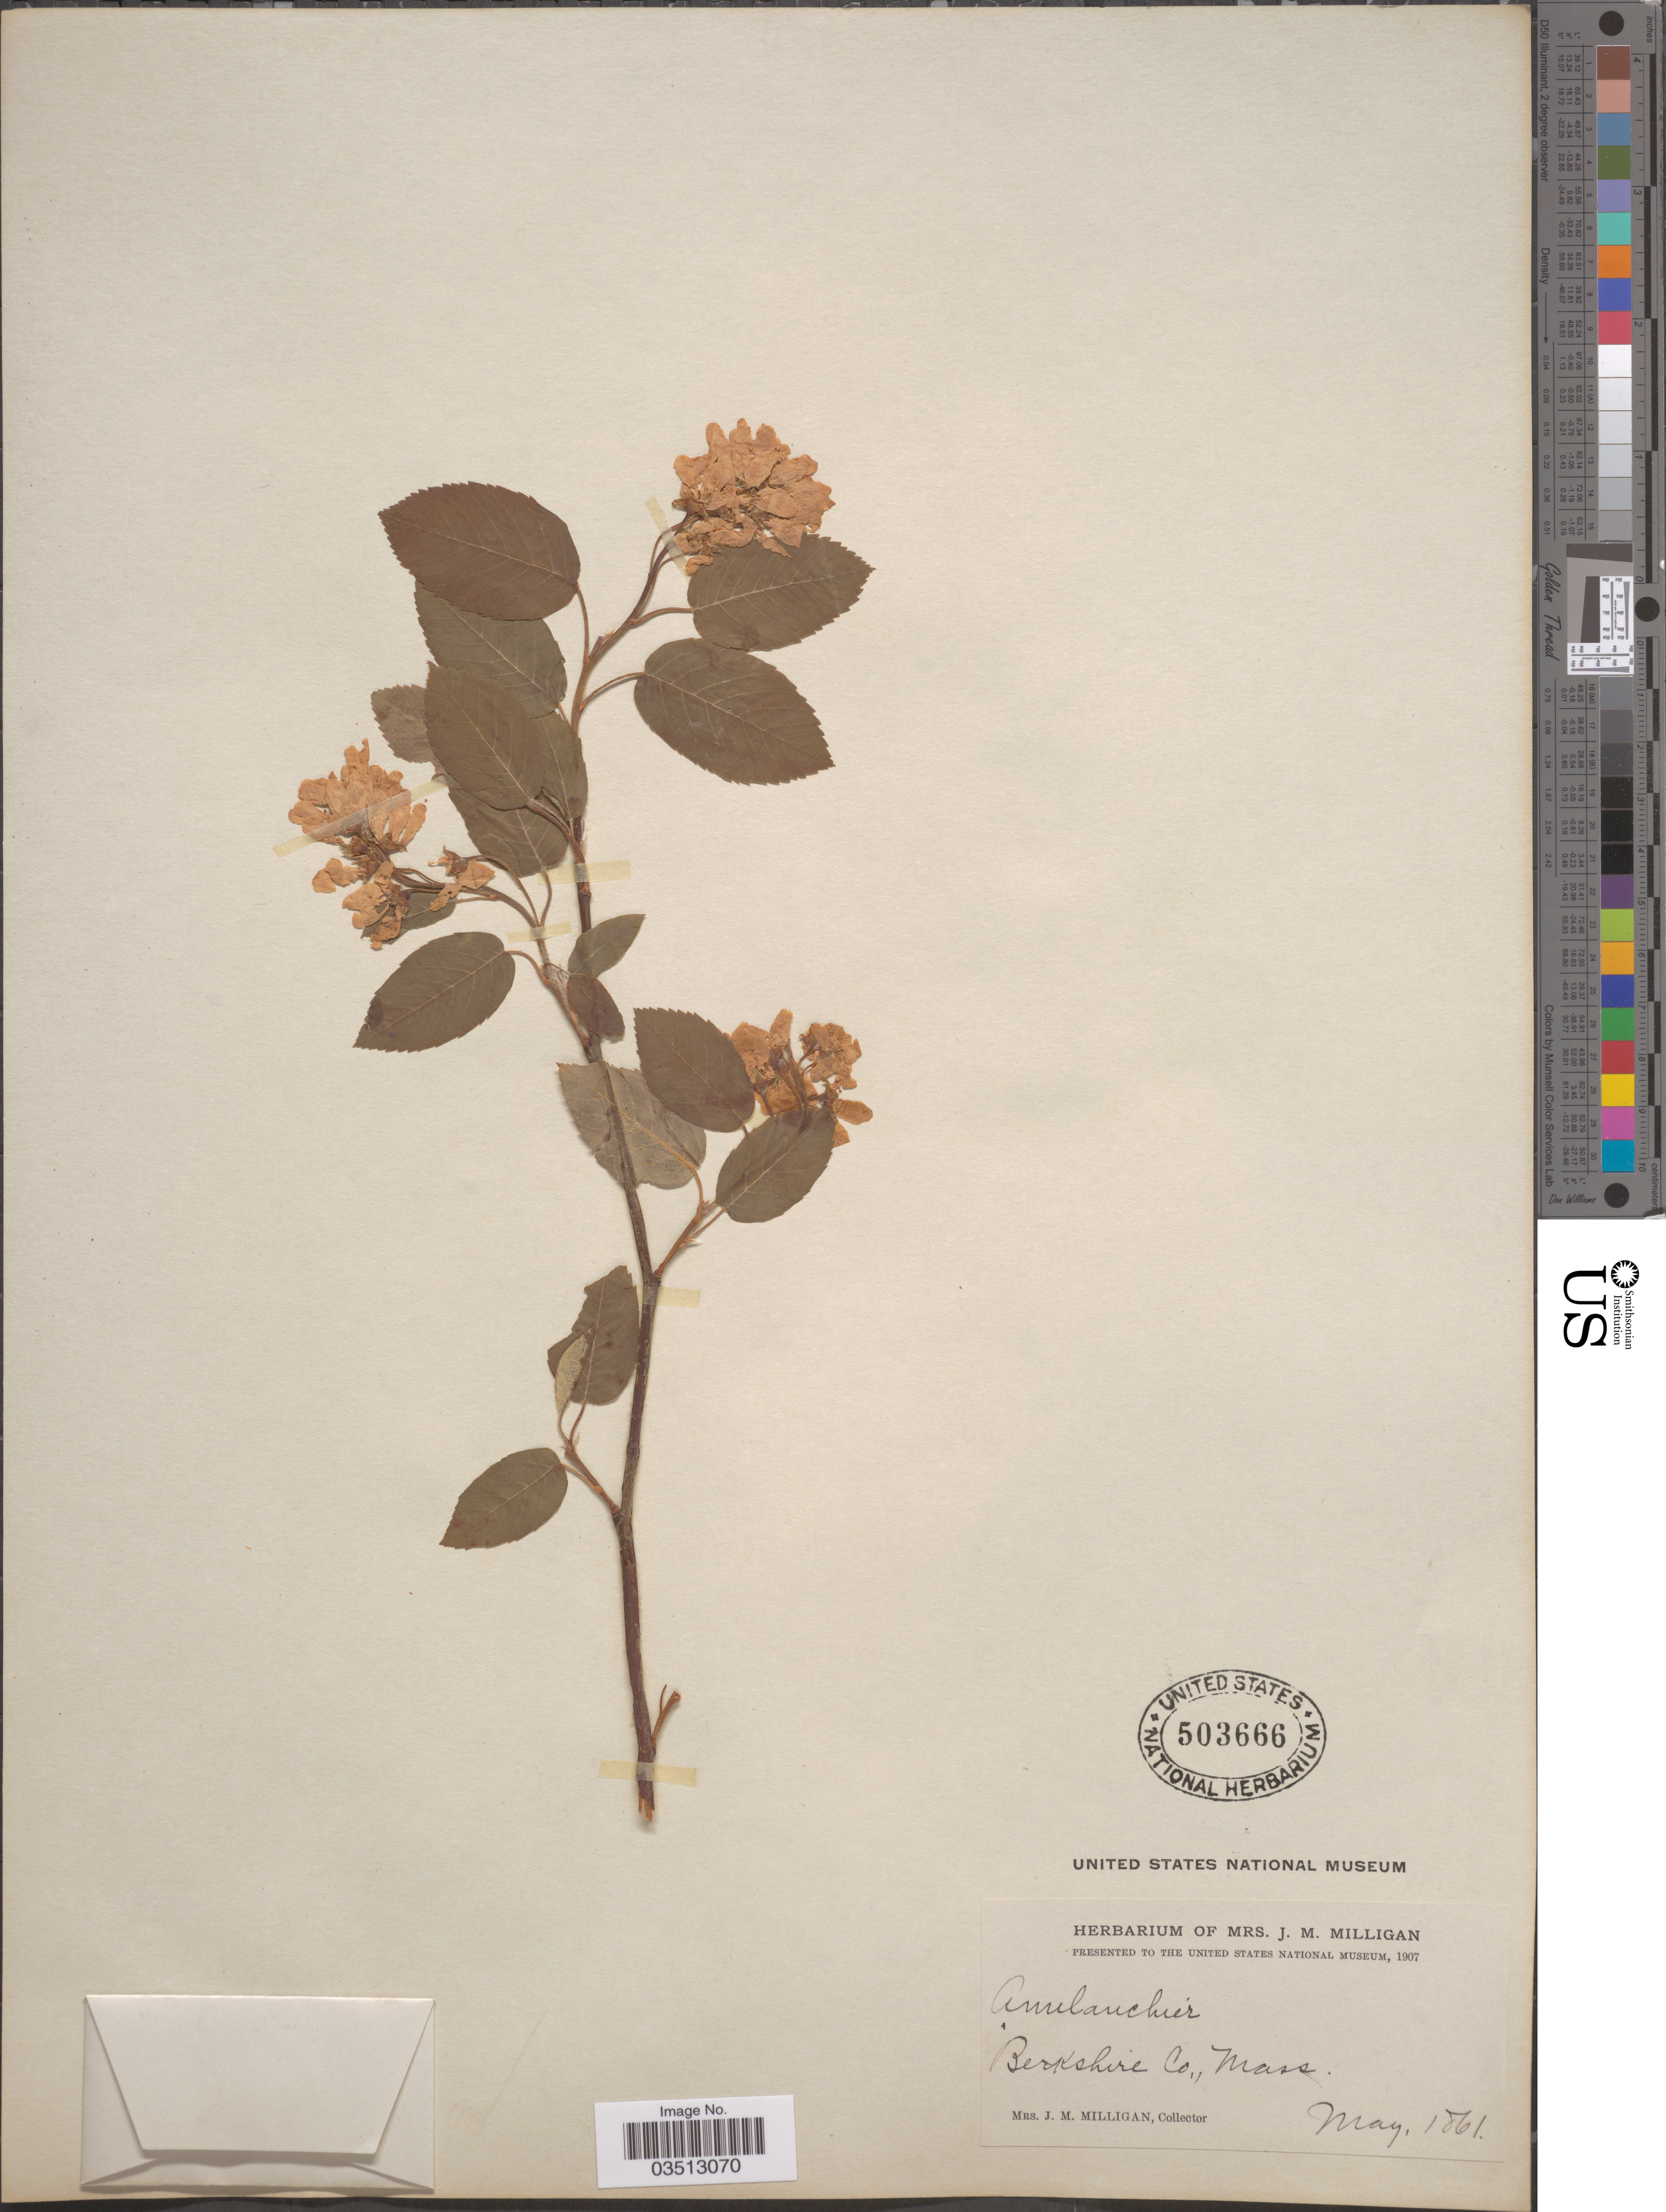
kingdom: Plantae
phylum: Tracheophyta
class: Magnoliopsida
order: Rosales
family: Rosaceae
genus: Amelanchier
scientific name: Amelanchier sp.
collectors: J. Milligan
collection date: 1861-05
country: United States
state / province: Massachusetts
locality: Berkshire Co.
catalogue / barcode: US 503666